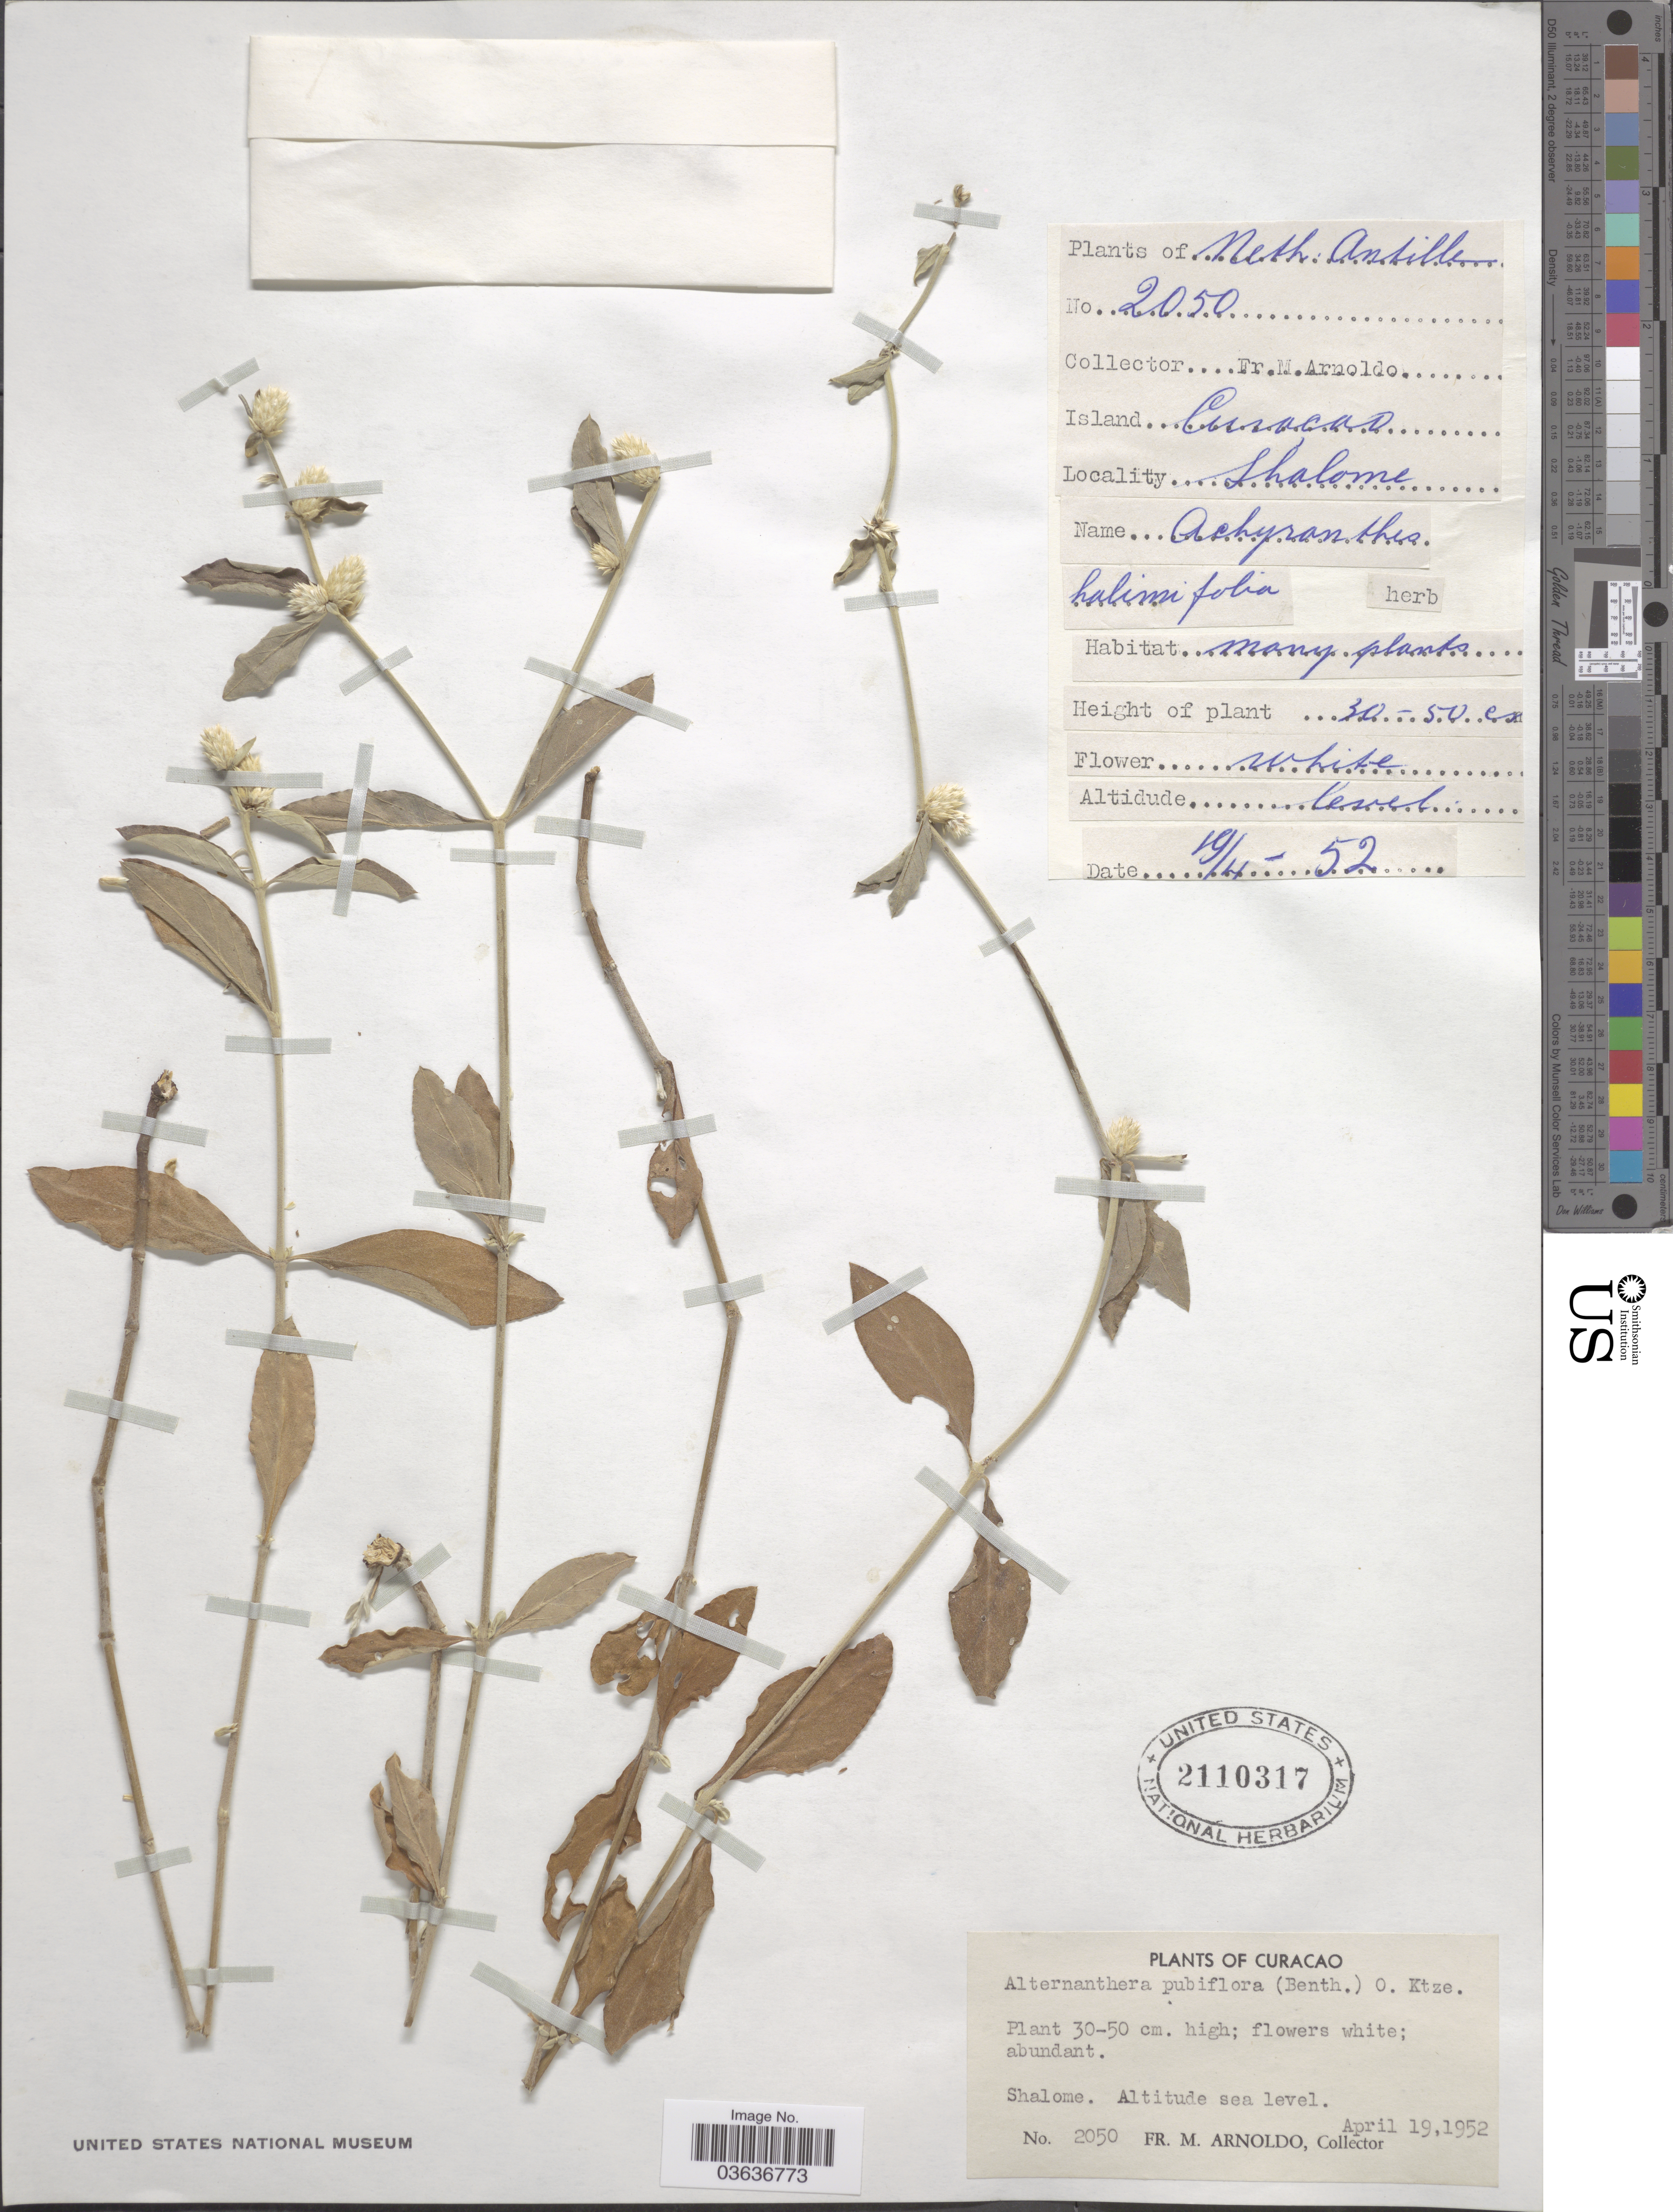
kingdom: Plantae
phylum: Tracheophyta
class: Magnoliopsida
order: Caryophyllales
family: Amaranthaceae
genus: Alternanthera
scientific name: Alternanthera pubiflora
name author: (Benth.) Kuntze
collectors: N. Arnoldo-Broeders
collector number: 2050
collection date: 1952-04-19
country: Curaçao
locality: Neth. Antille. Shalome.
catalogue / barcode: US 2110317